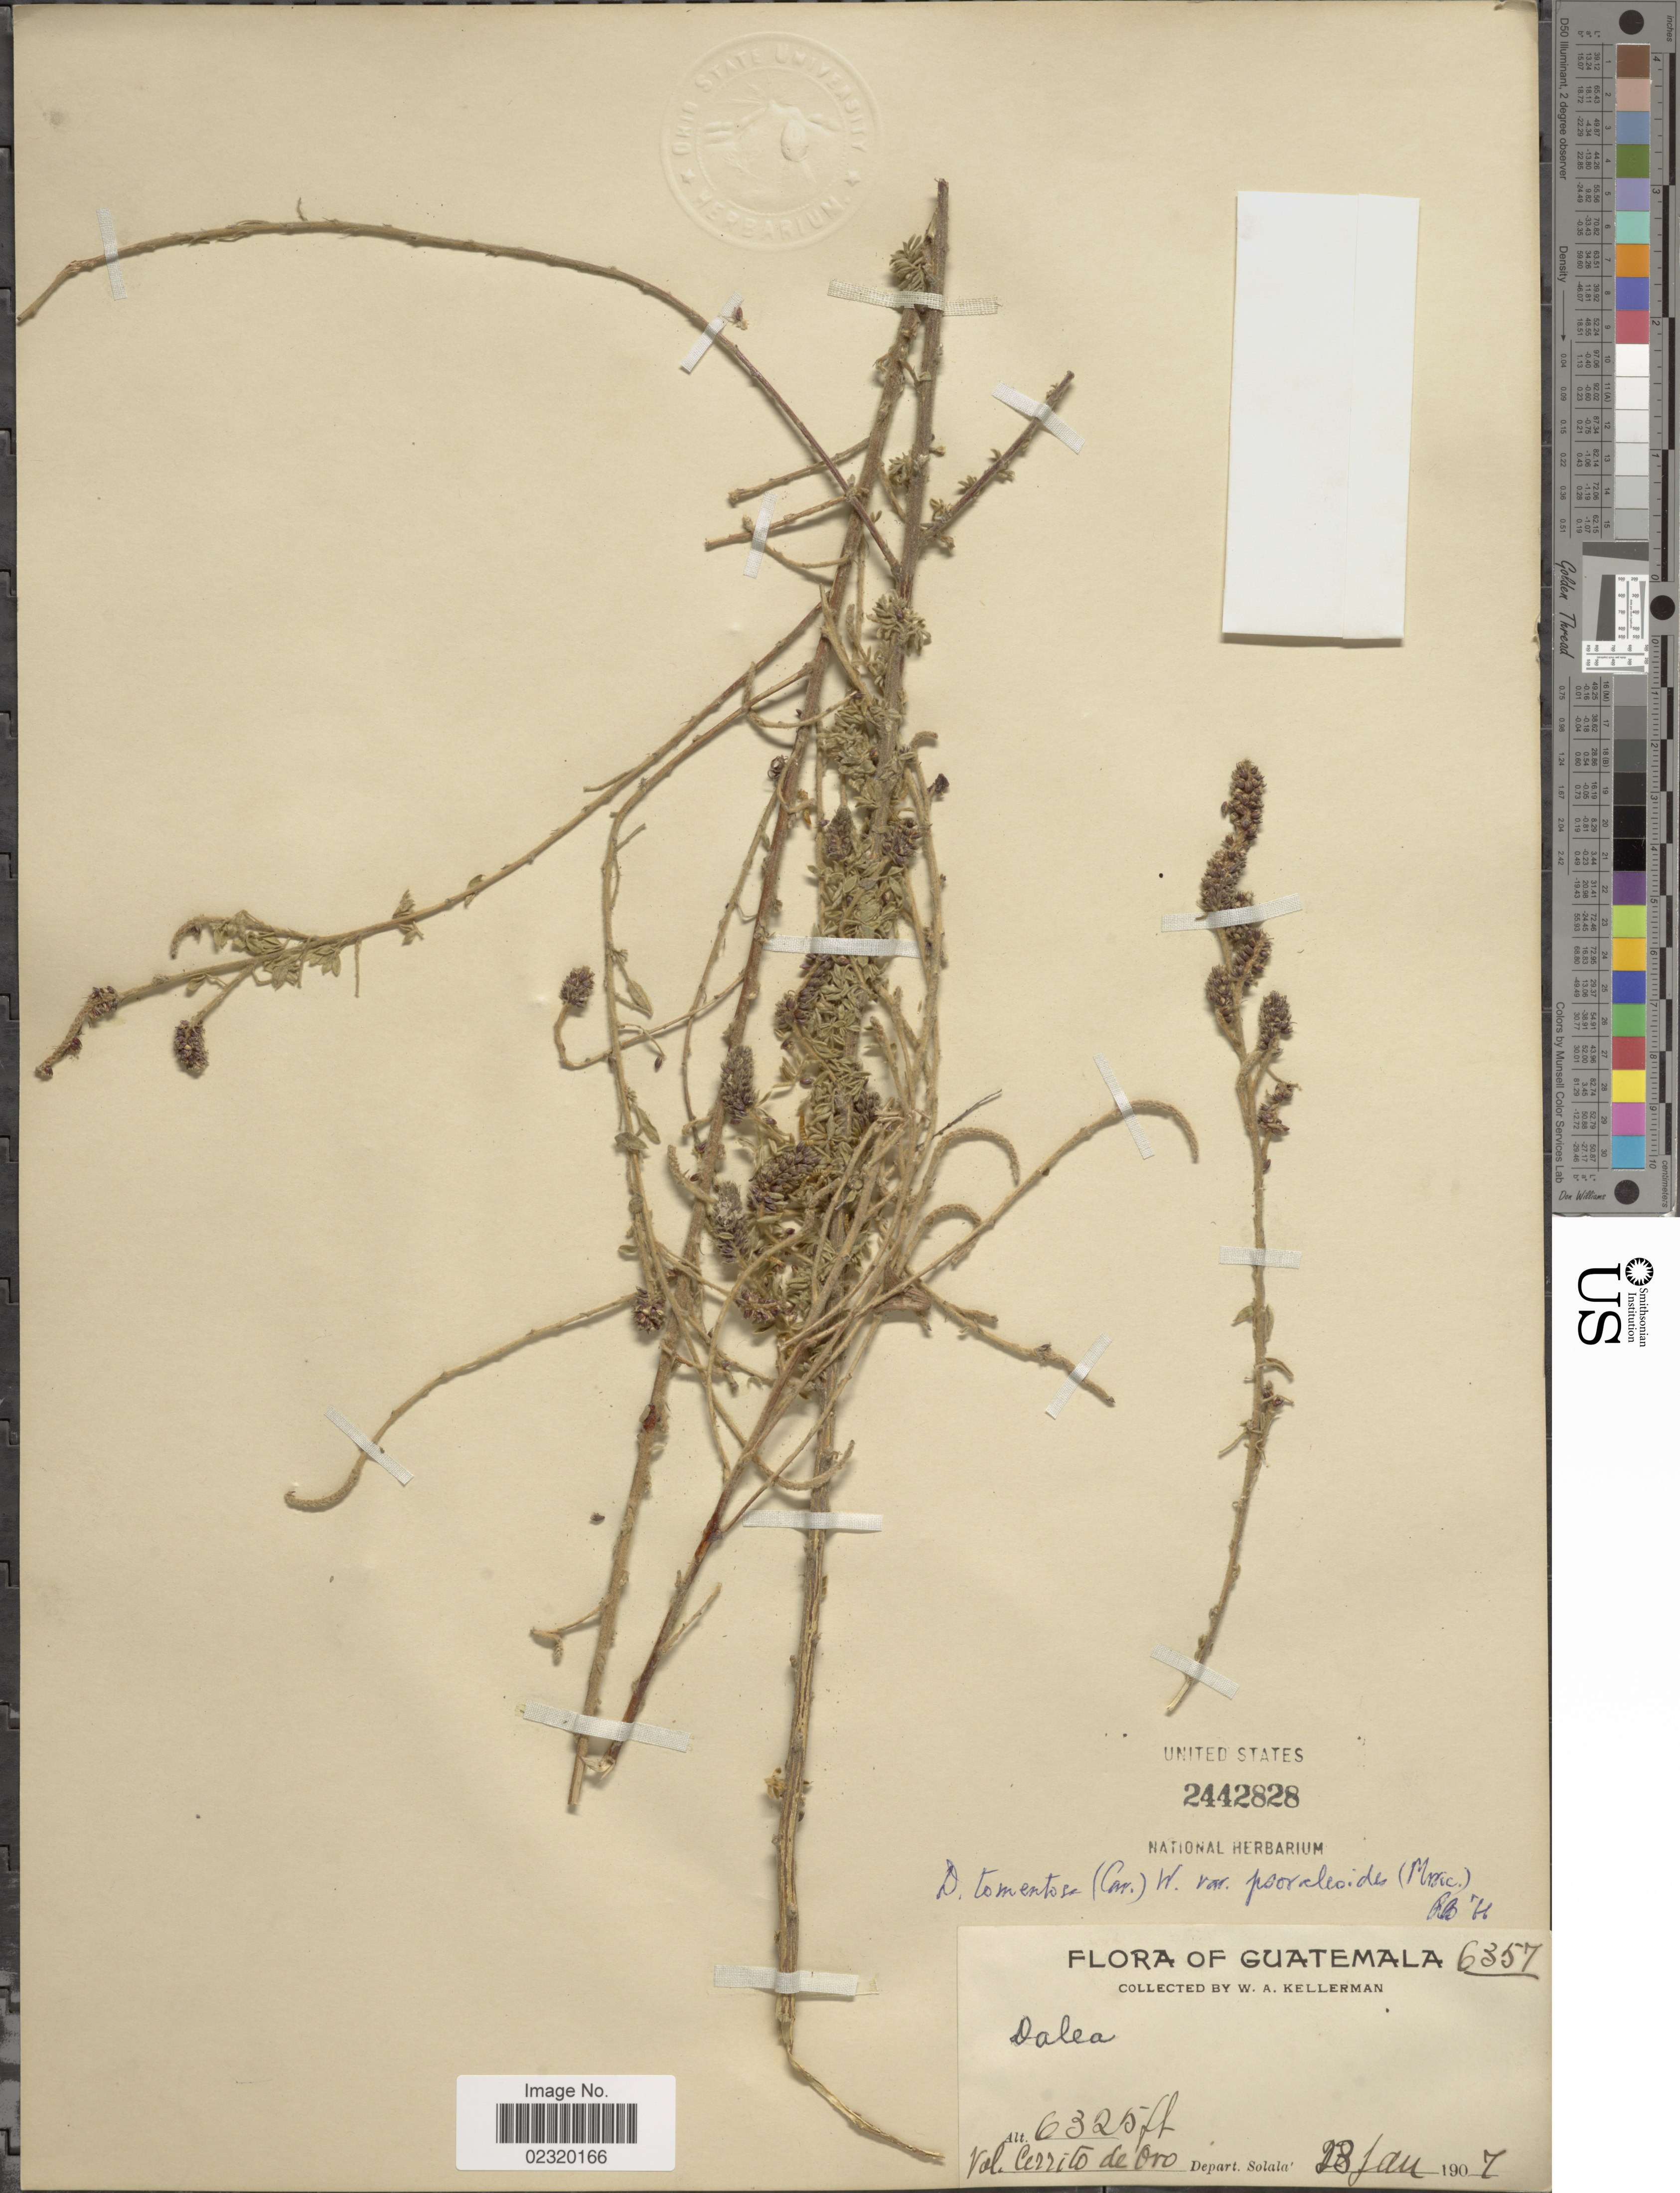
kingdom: Plantae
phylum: Tracheophyta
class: Magnoliopsida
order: Fabales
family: Fabaceae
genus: Dalea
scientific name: Dalea tomentosa var. psoraleoides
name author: (Moric.) Barneby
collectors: W. Kellerman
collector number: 6357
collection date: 1907-01-23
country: Guatemala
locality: Val. Cerrito de Oro. Depart. Solala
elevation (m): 1928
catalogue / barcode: US 2442828